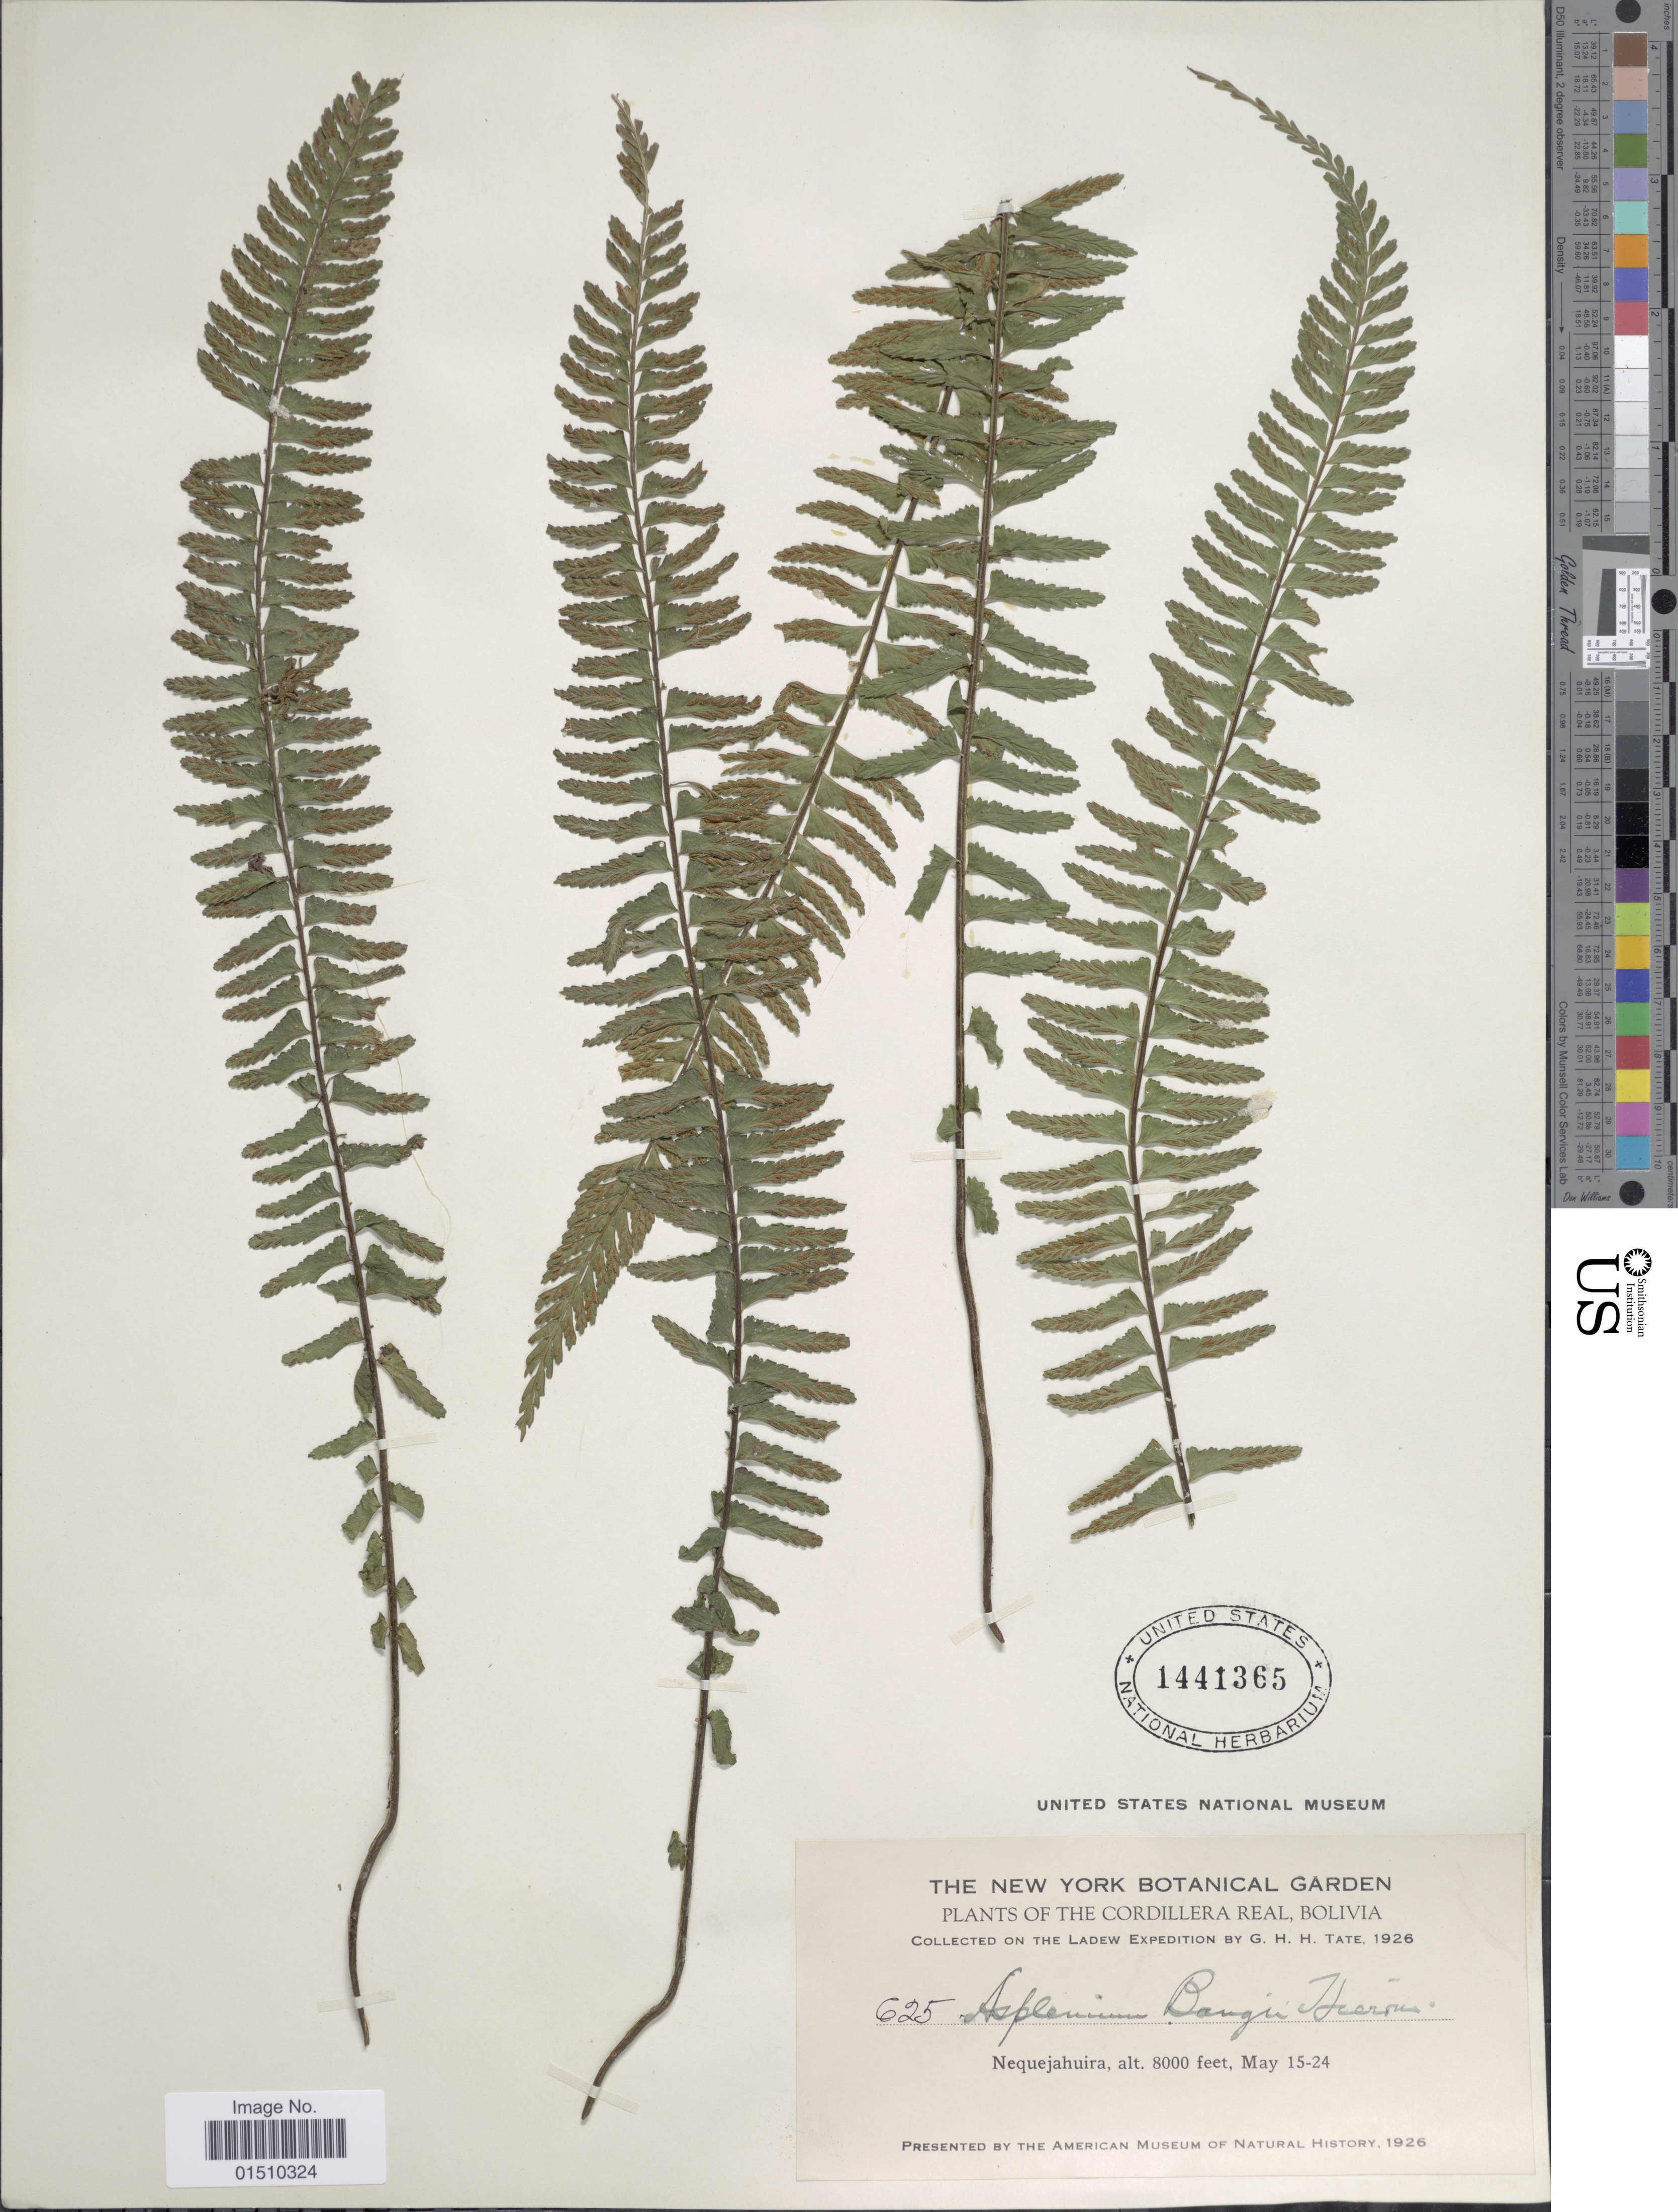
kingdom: Plantae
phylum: Tracheophyta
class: Polypodiopsida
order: Polypodiales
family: Aspleniaceae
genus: Asplenium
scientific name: Asplenium bangii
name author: Hieron.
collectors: G. H. H.Tate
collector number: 625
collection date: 1926-05-15/1926-05-24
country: Bolivia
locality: The Cordillera Real, Bolivia, Nequejahuira.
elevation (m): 2438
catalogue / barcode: US 1441365